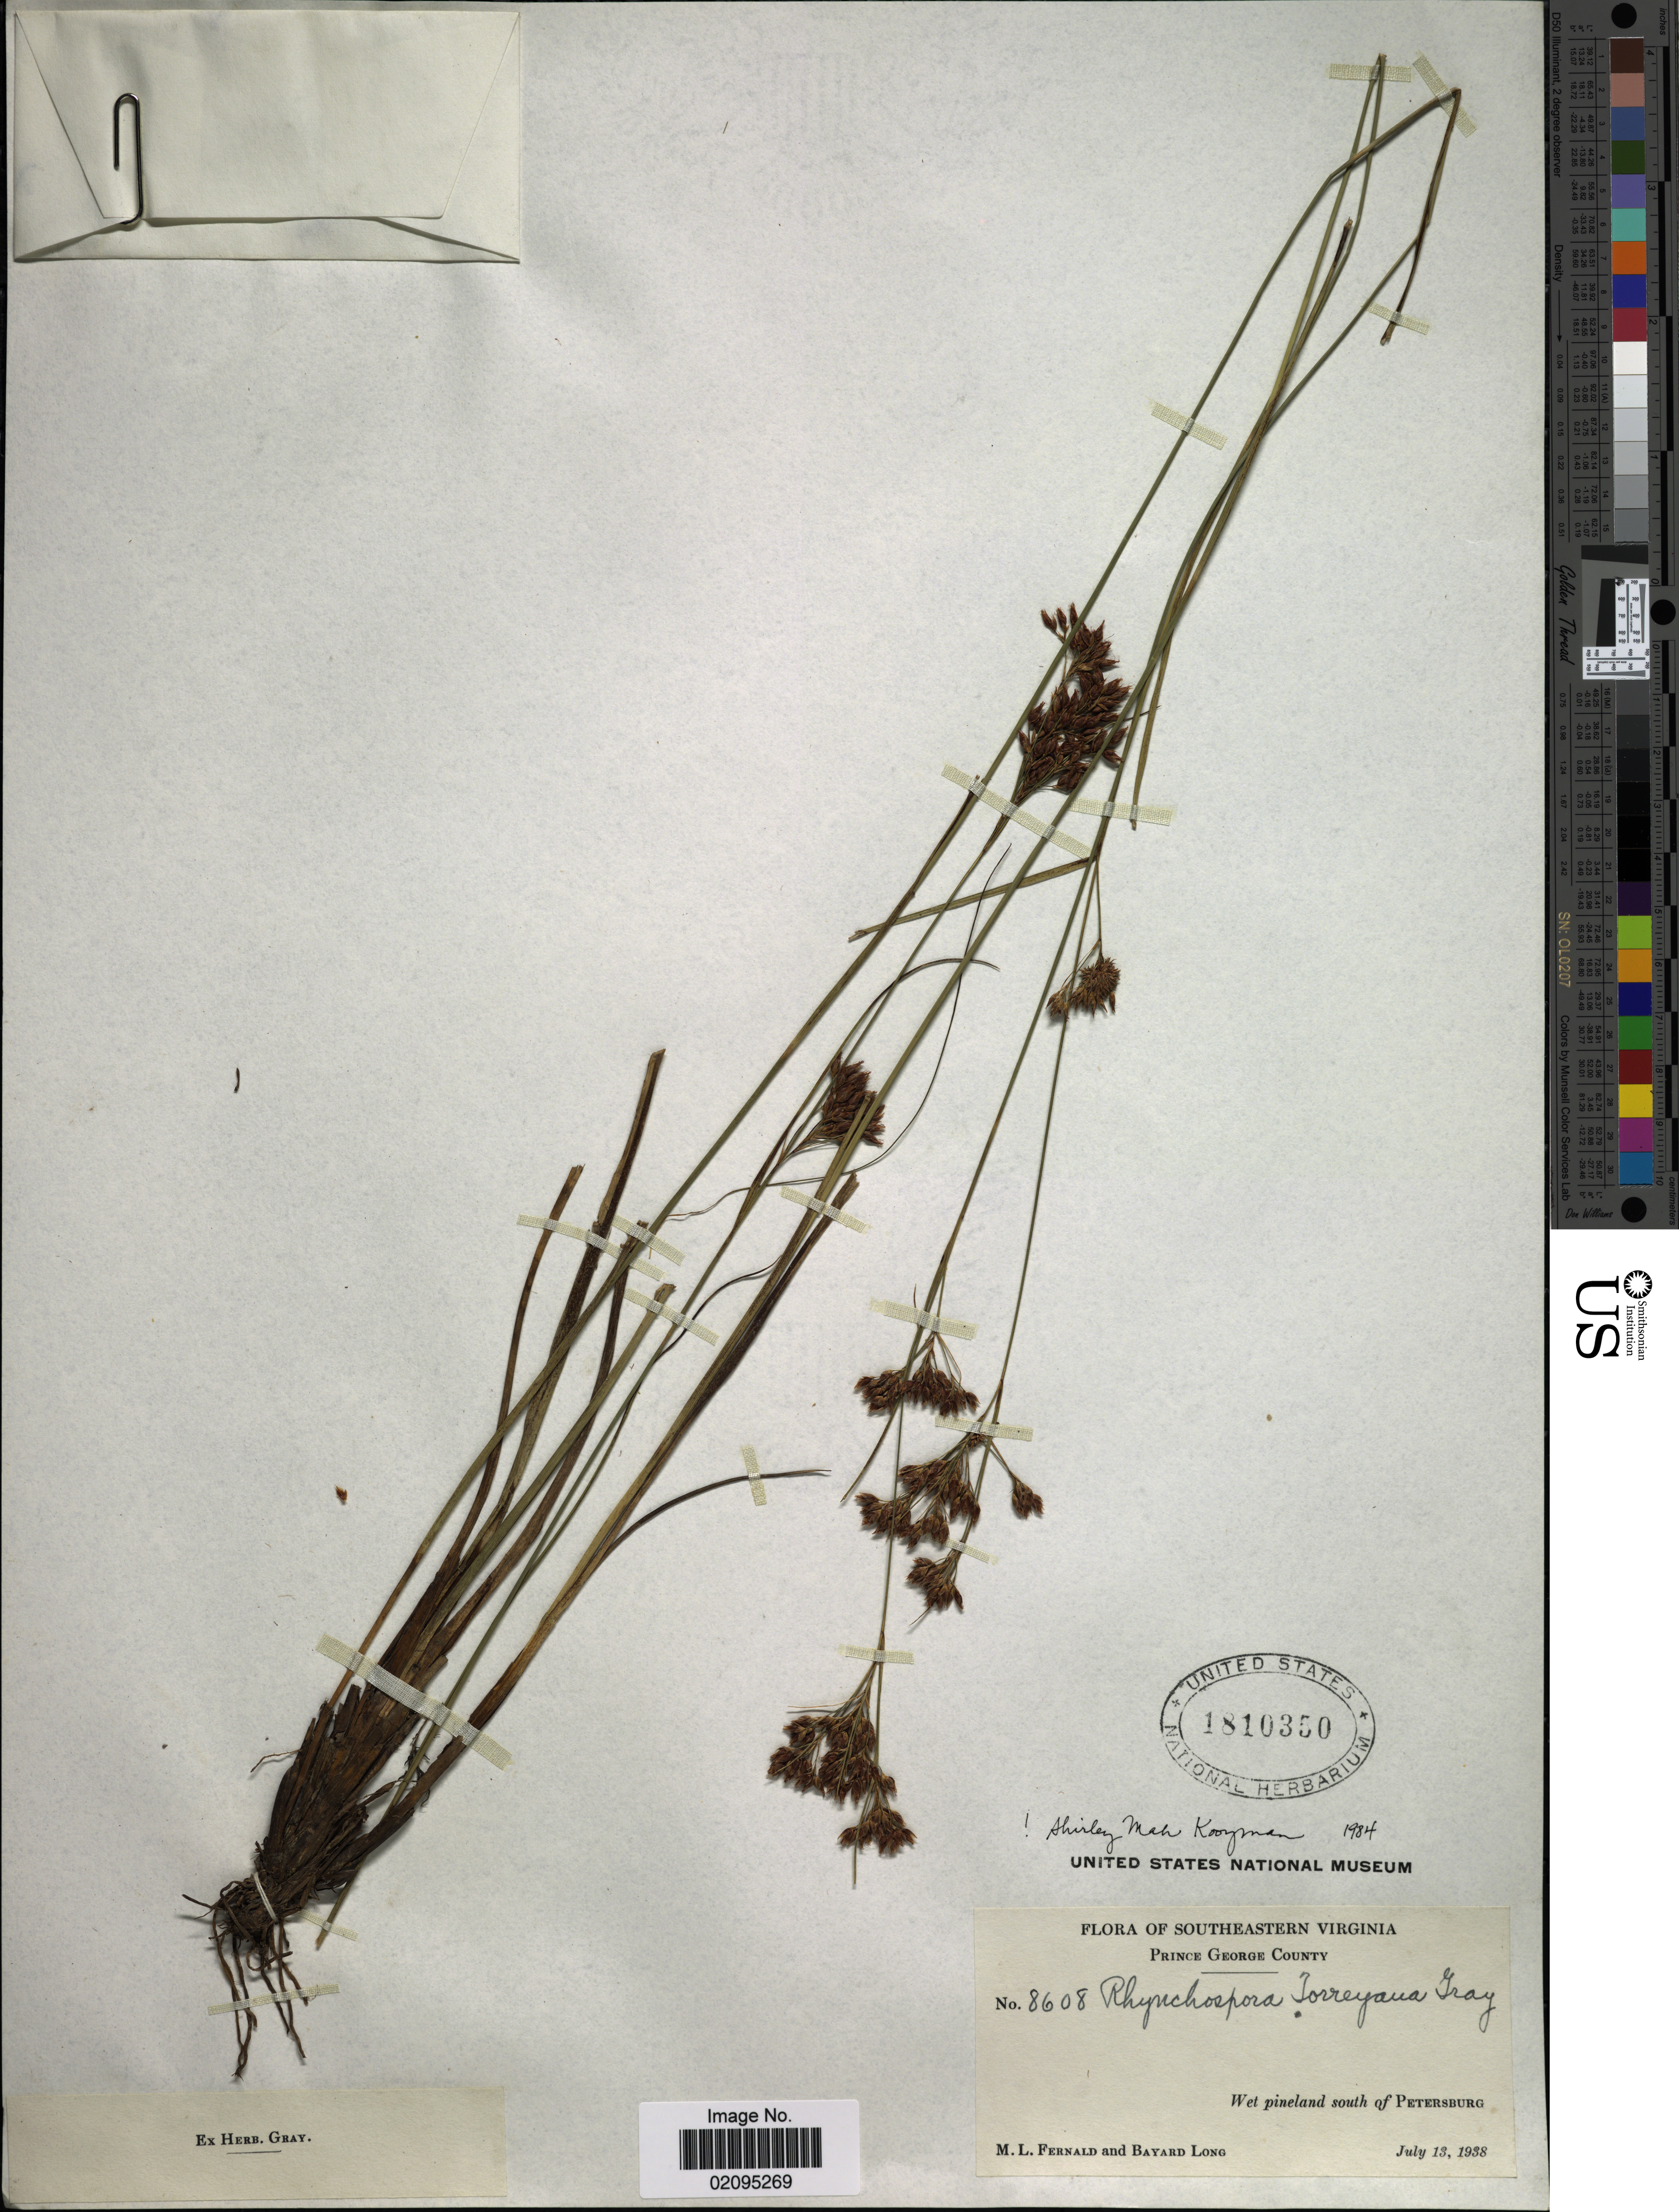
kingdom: Plantae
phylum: Tracheophyta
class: Liliopsida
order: Poales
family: Cyperaceae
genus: Rhynchospora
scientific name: Rhynchospora torreyana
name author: A. Gray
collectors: M. L. Fernald & B. Long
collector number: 8608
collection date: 1938-07-13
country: United States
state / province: Virginia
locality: Southeastern Virginia, wet pineland south of Petersburg.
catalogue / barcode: US 1810350